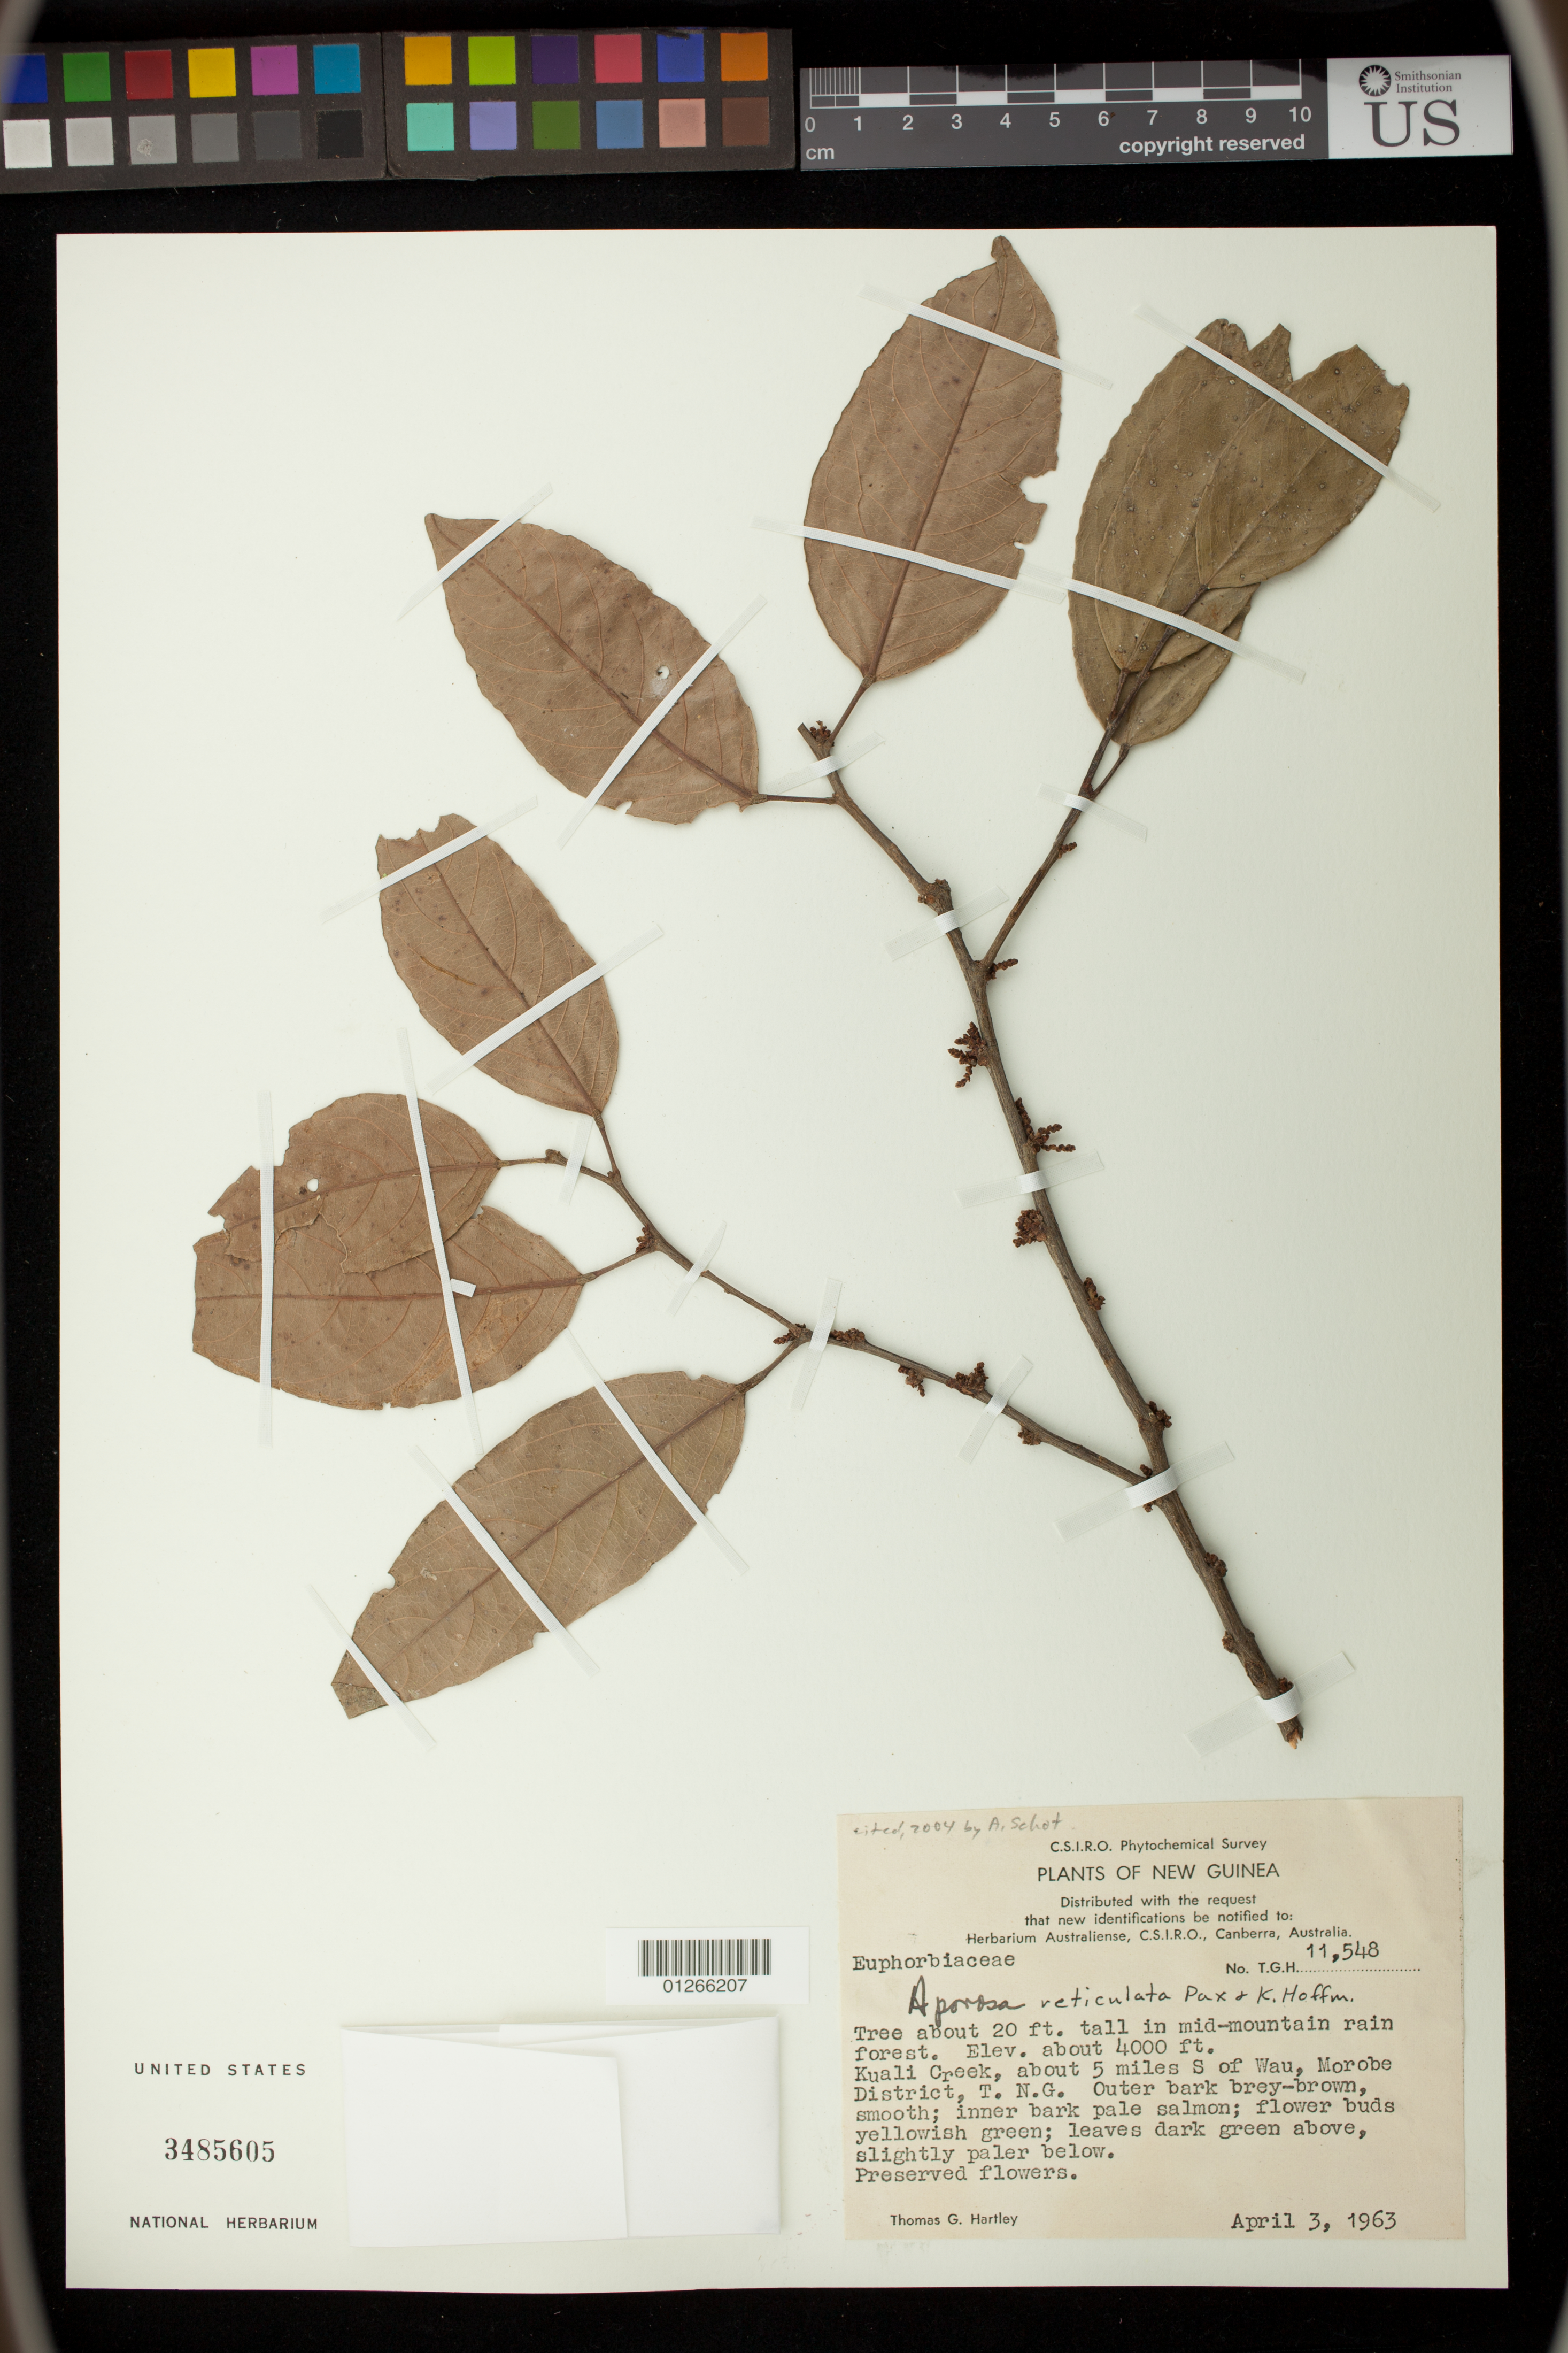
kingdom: Plantae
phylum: Tracheophyta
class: Magnoliopsida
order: Malpighiales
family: Phyllanthaceae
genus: Aporosa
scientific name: Aporosa reticulata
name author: Pax & K. Hoffm. in Engl.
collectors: T. G. Hartley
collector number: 11548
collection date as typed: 03 Apr 1963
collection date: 1963-04-03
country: Papua New Guinea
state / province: Morobe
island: New Guinea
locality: Kuali Creek, about 5 miles S of Wau, Morobe District, T.N.G.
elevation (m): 1219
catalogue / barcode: US 3485605